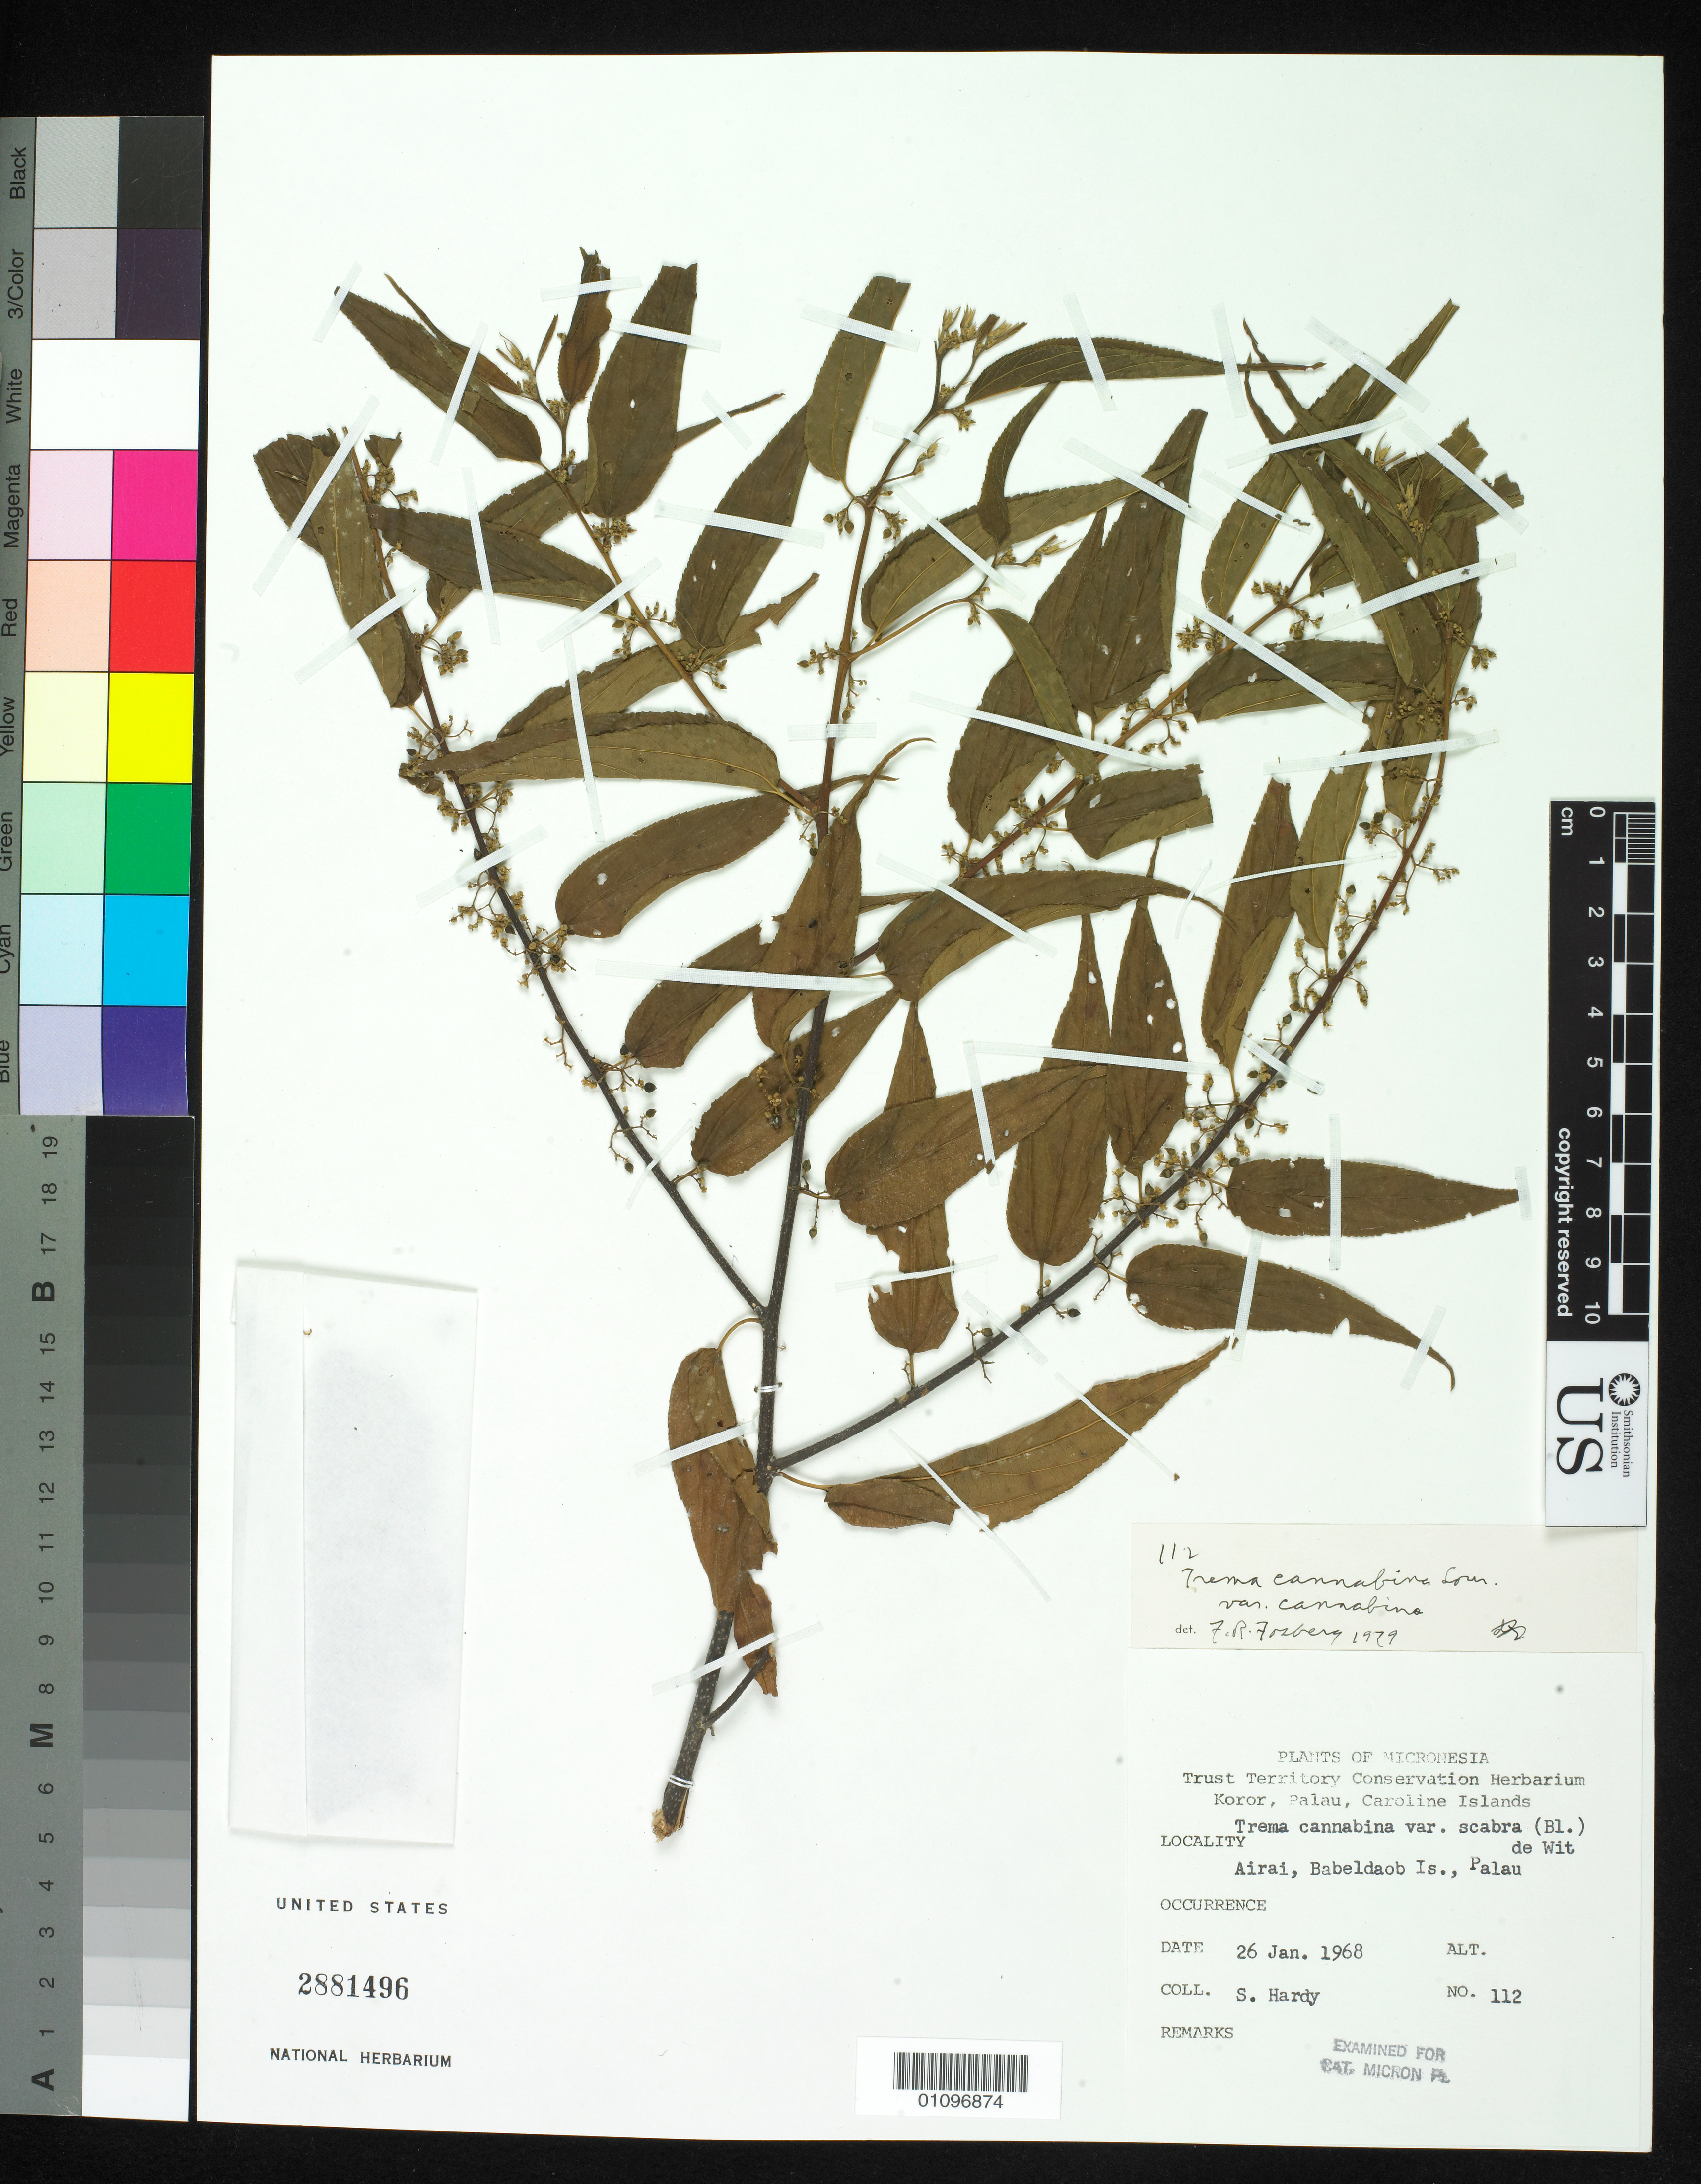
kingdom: Plantae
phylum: Tracheophyta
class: Magnoliopsida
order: Rosales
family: Cannabaceae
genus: Trema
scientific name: Trema cannabina var. cannabina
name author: Lour.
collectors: S. Hardy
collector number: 112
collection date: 1968-01-26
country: Palau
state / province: Airai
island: Babeldaob [Babelthuap]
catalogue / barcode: US 2881496